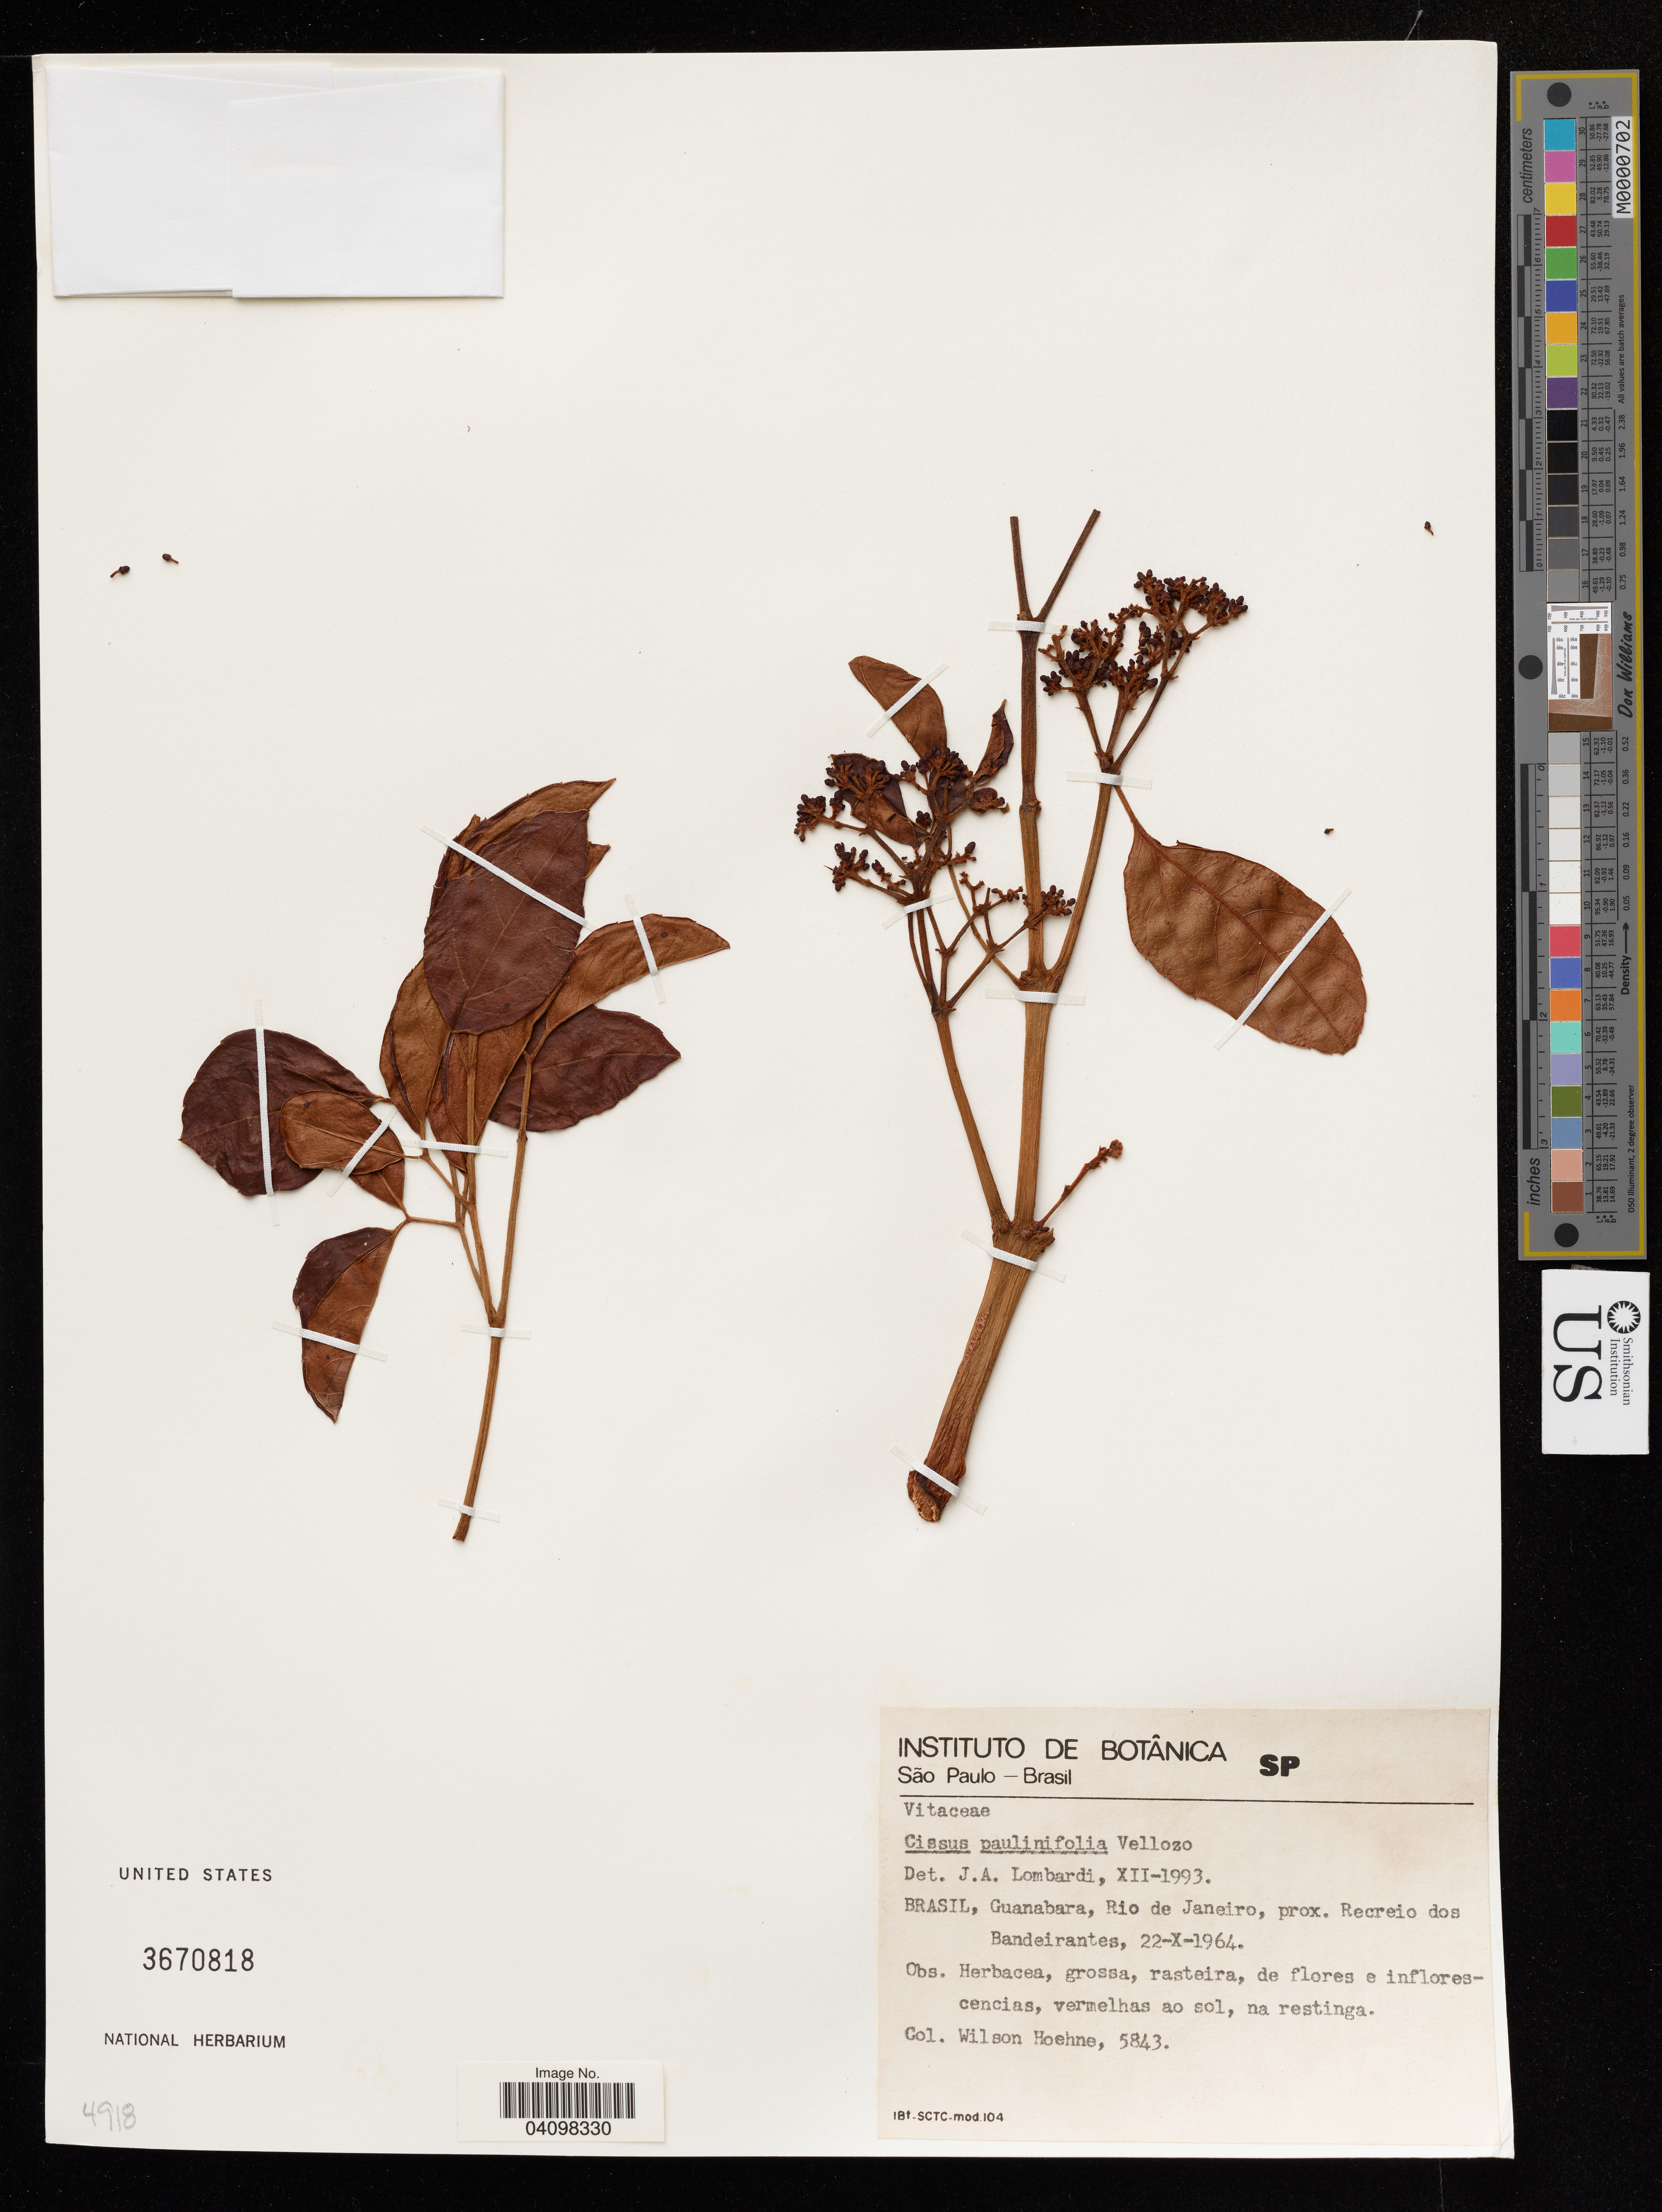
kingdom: Plantae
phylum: Tracheophyta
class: Magnoliopsida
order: Vitales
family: Vitaceae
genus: Cissus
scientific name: Cissus paulinifolia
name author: Vell.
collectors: W. Hoehne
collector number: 5843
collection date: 1964-10-22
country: Brazil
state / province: Rio de Janeiro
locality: Guanabara, prox. Recreio dos Bandeirantes.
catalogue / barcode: US 3670818